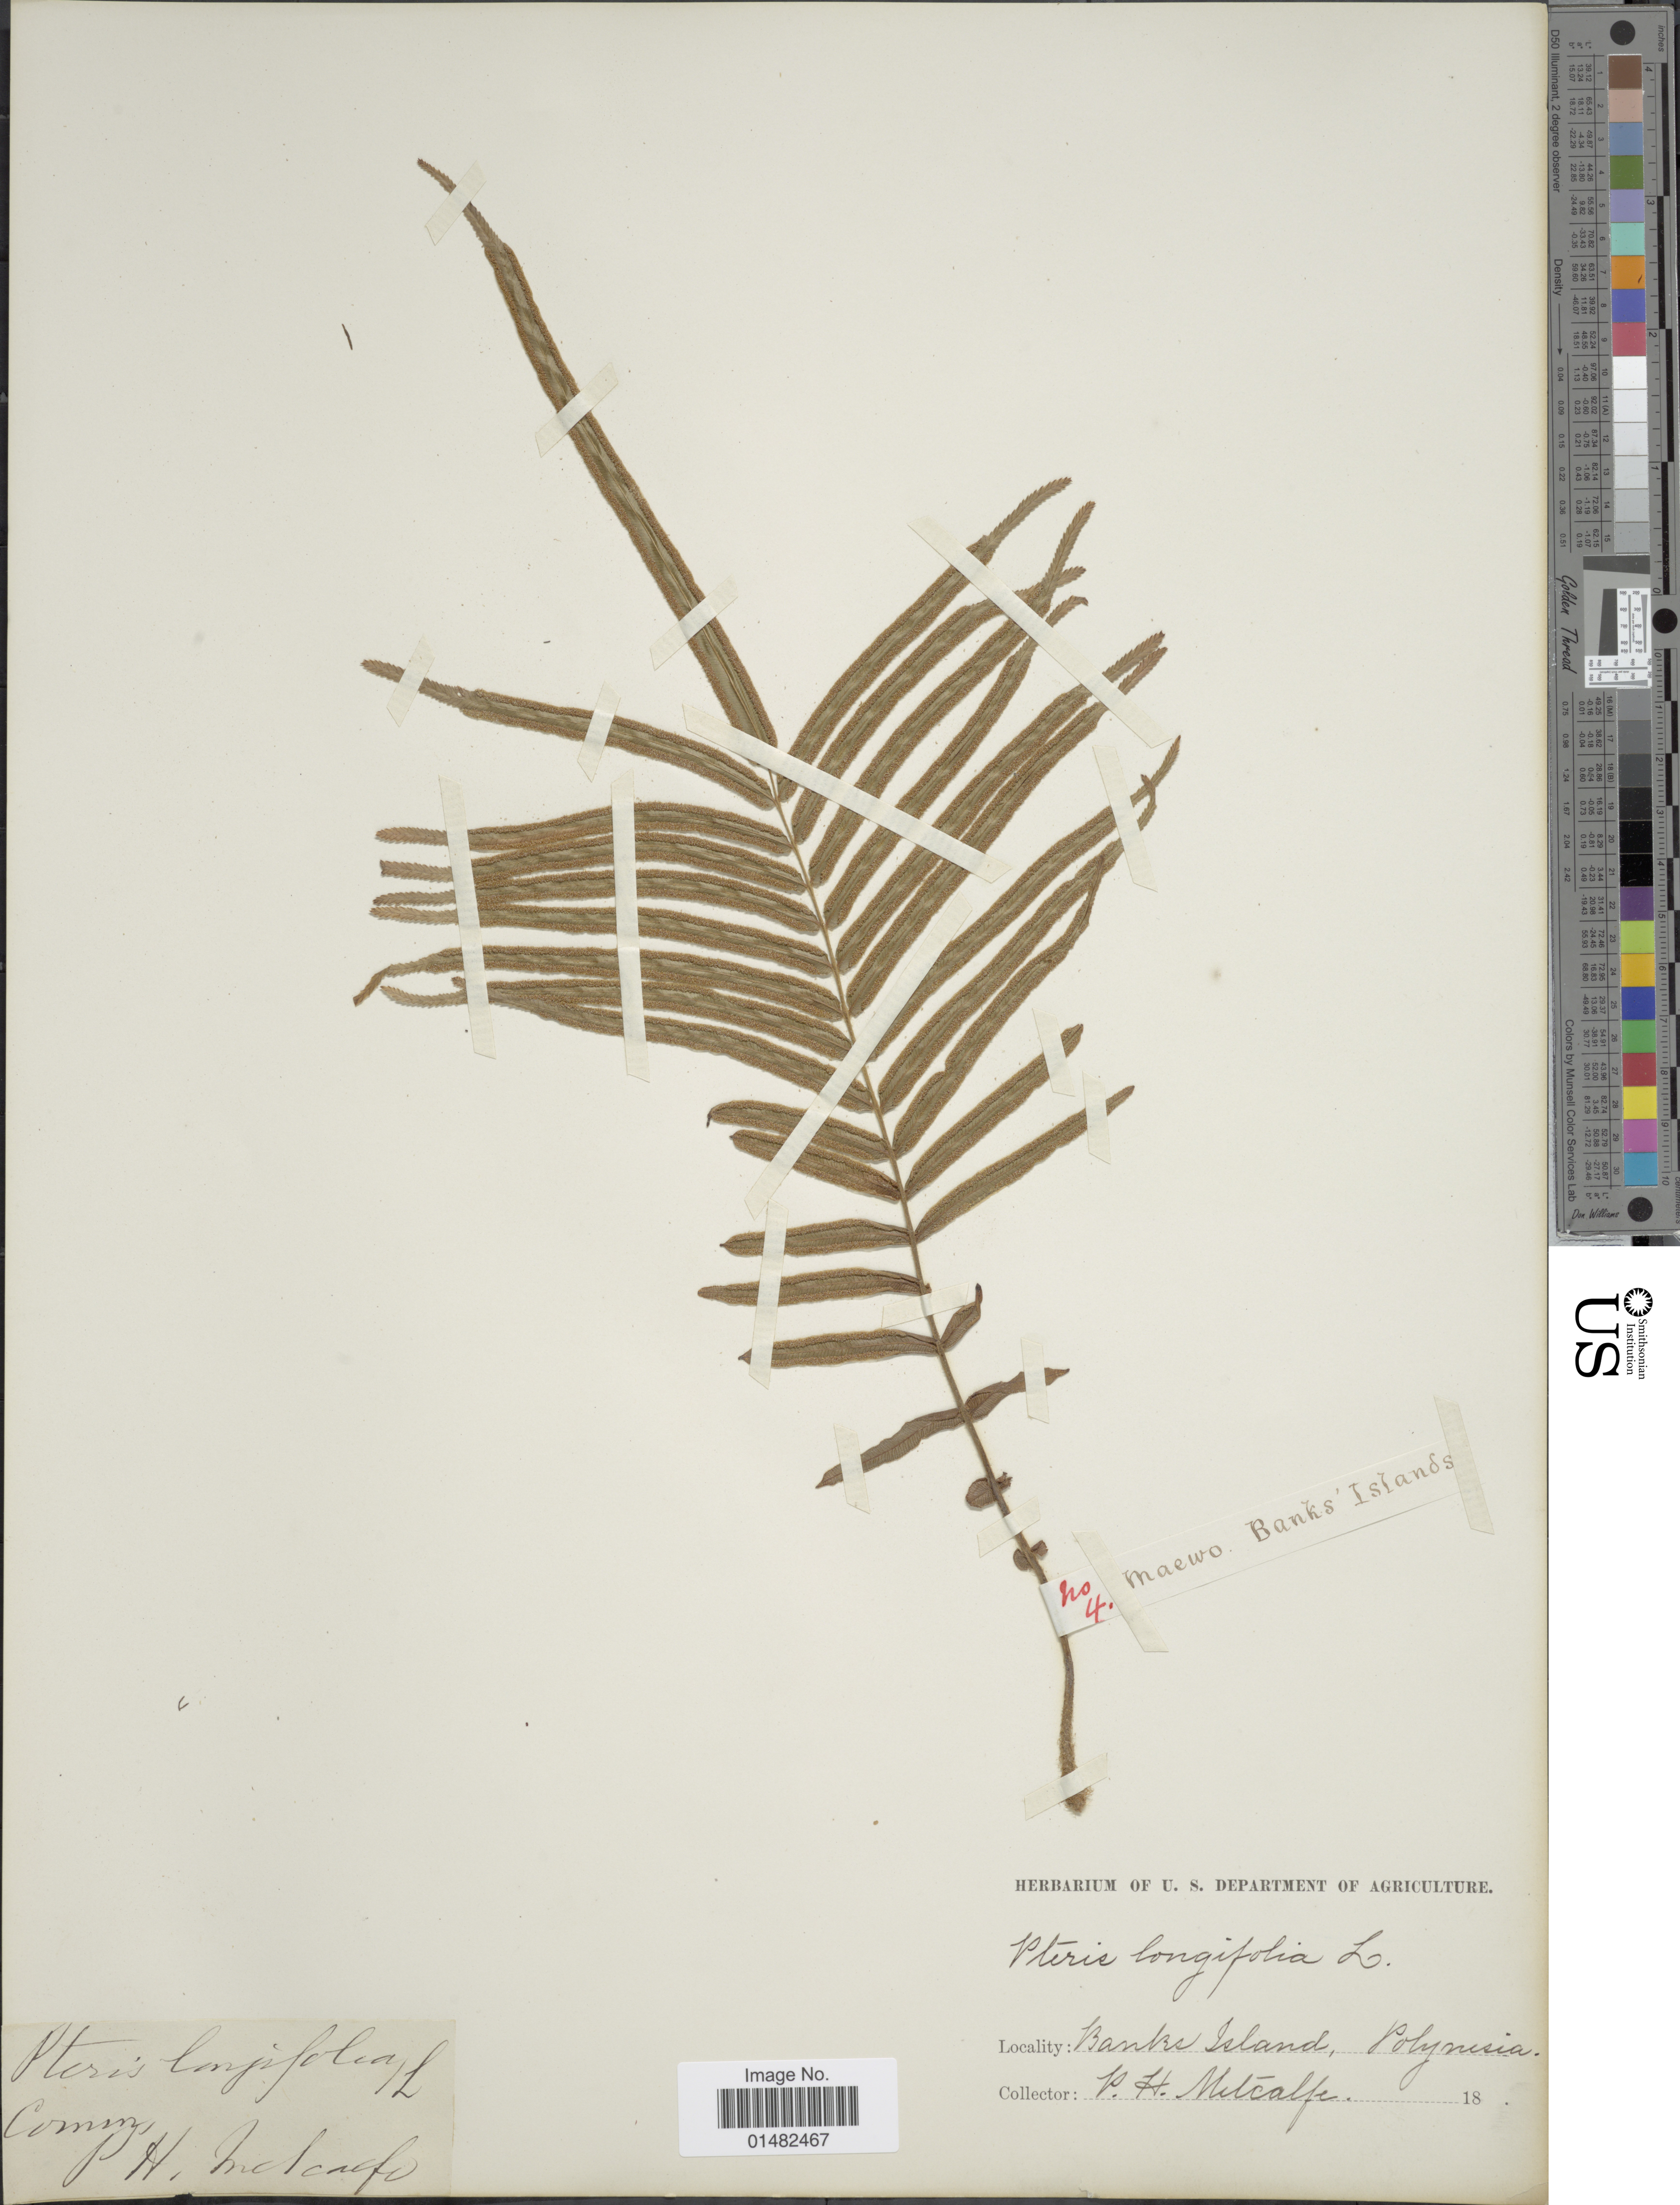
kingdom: Plantae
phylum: Tracheophyta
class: Polypodiopsida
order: Polypodiales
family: Pteridaceae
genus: Pteris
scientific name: Pteris vittata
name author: L.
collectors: P. Metcalfe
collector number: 4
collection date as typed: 18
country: Vanuatu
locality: Banks Island, Polynesia